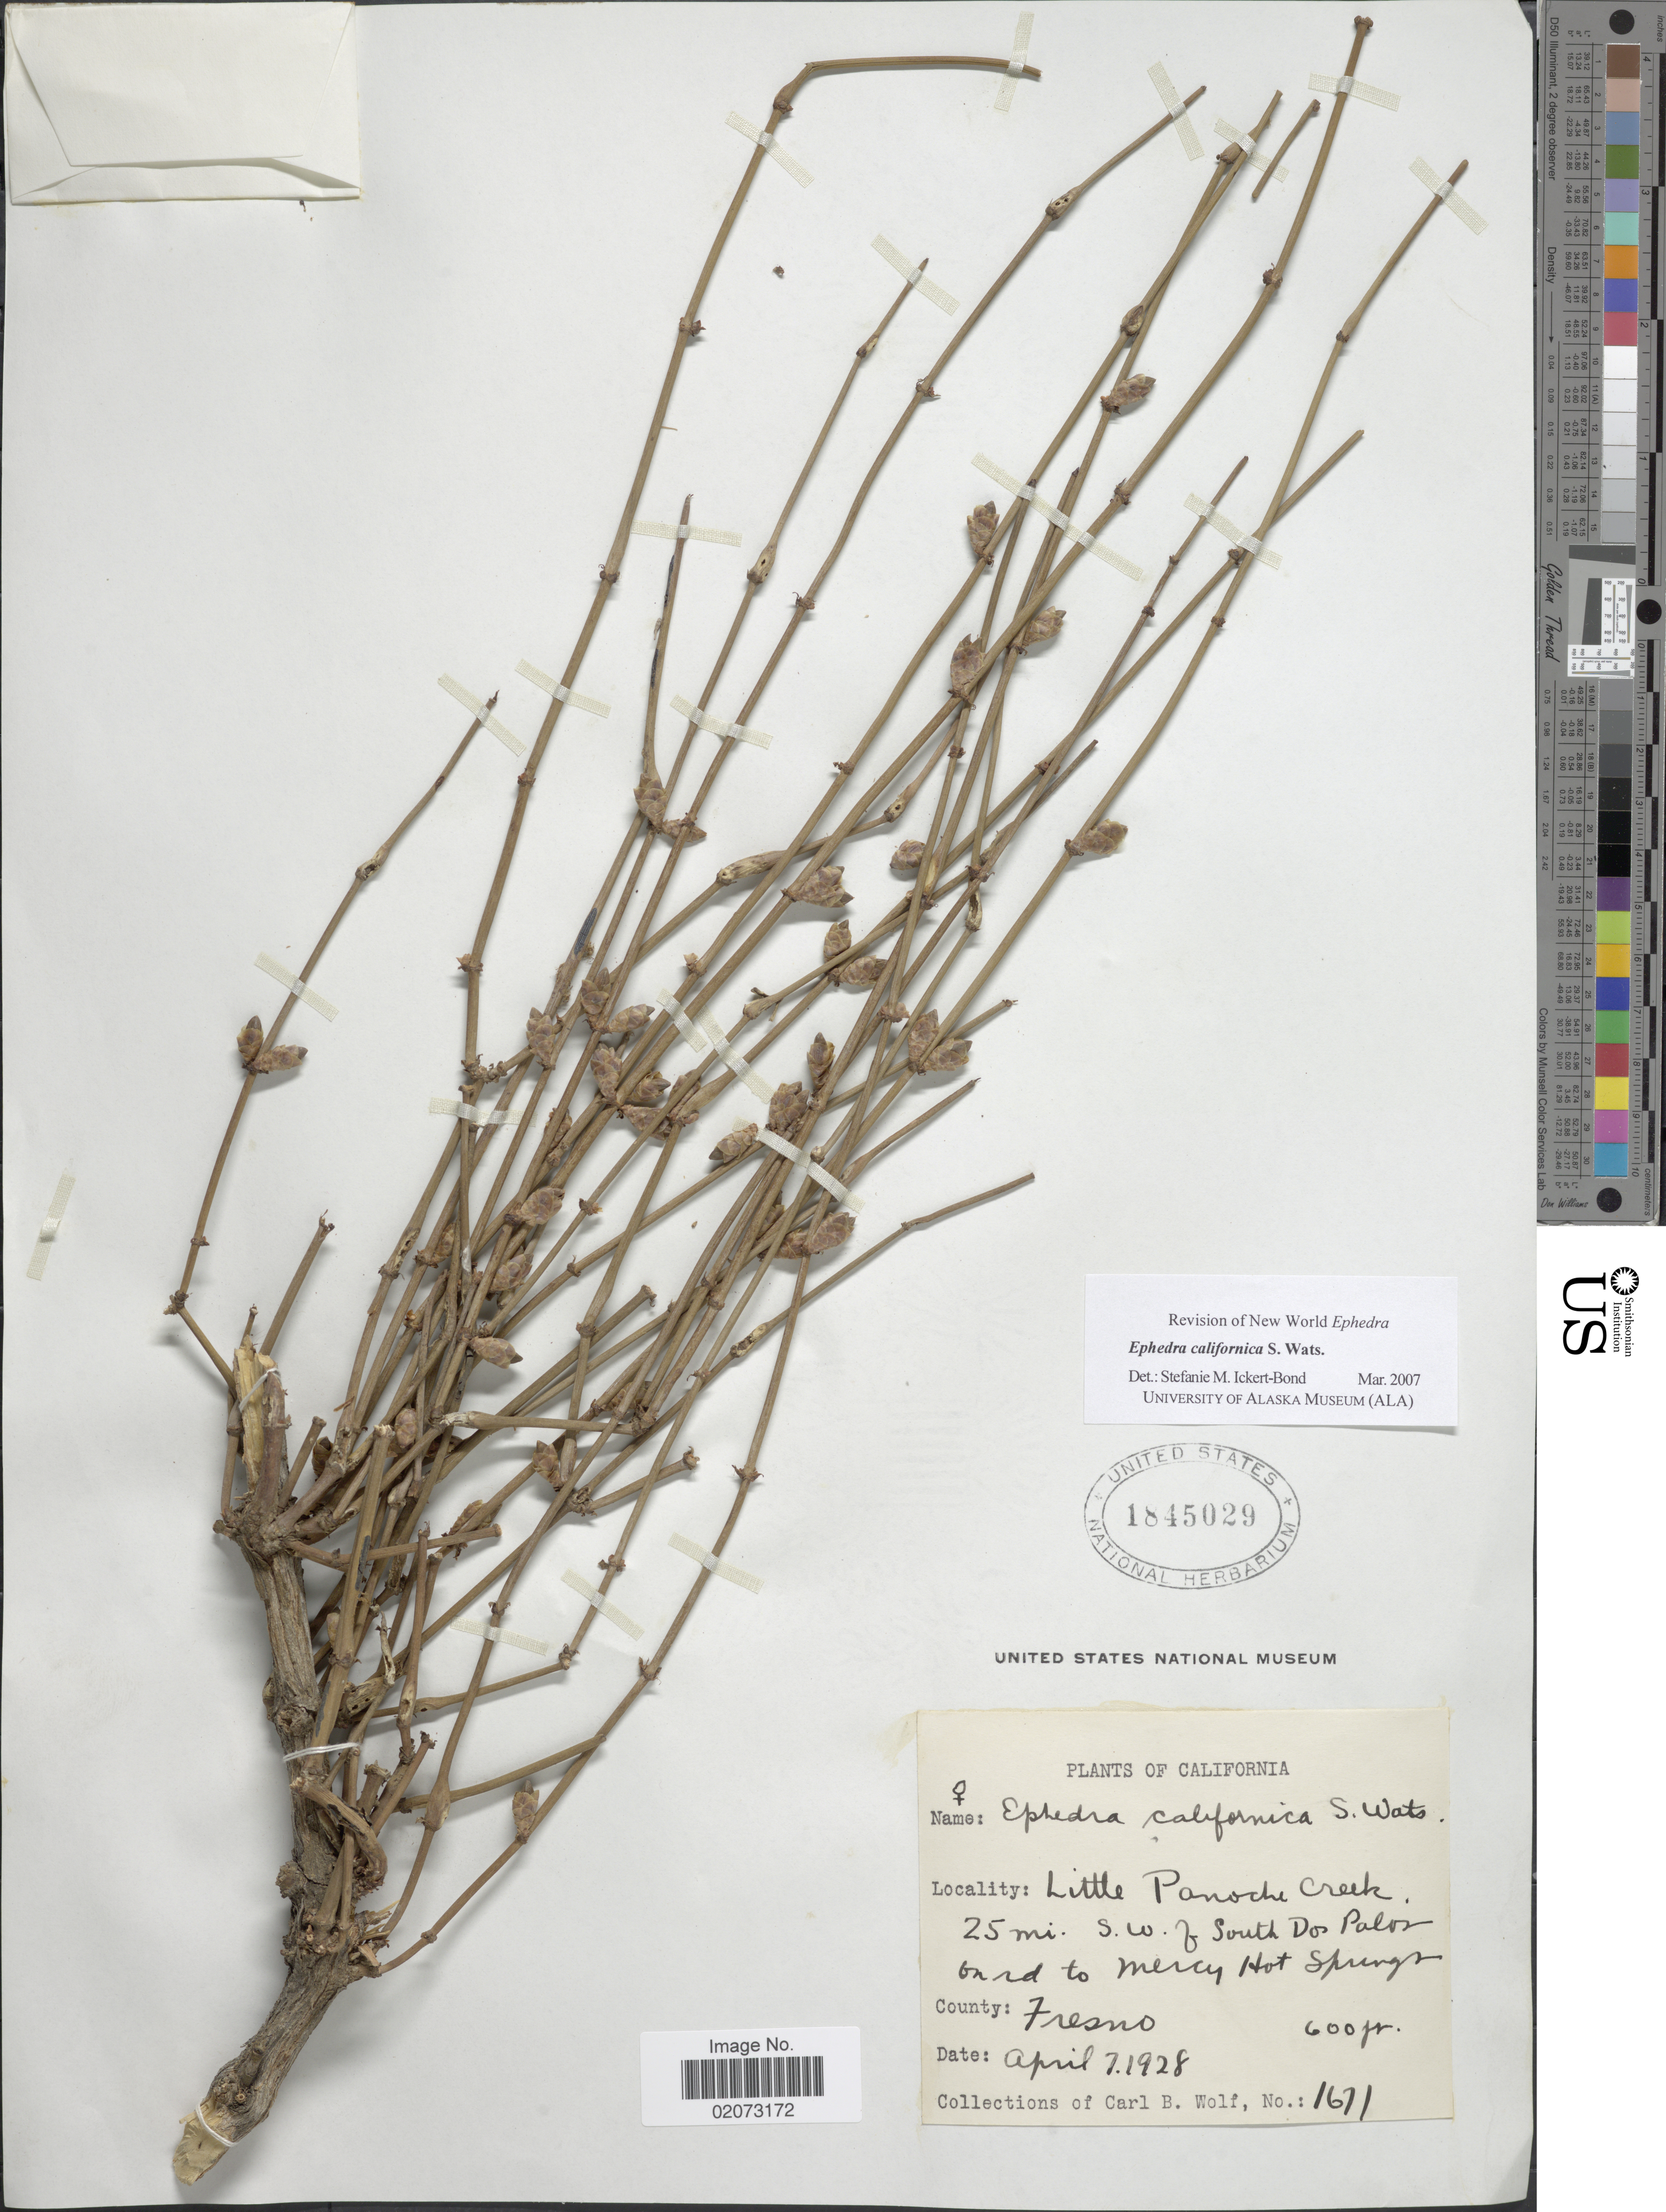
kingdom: Plantae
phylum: Tracheophyta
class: Gnetopsida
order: Ephedrales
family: Ephedraceae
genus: Ephedra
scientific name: Ephedra californica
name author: S. Watson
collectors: C. B. Wolf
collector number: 1671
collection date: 1928-04-07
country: United States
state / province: California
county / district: Fresno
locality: Little Panoche Creek. 25 mi. s.w. of South Dos Palos on rd to Mercy Hot Springs. County: Fresno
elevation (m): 183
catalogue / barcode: US 1845029